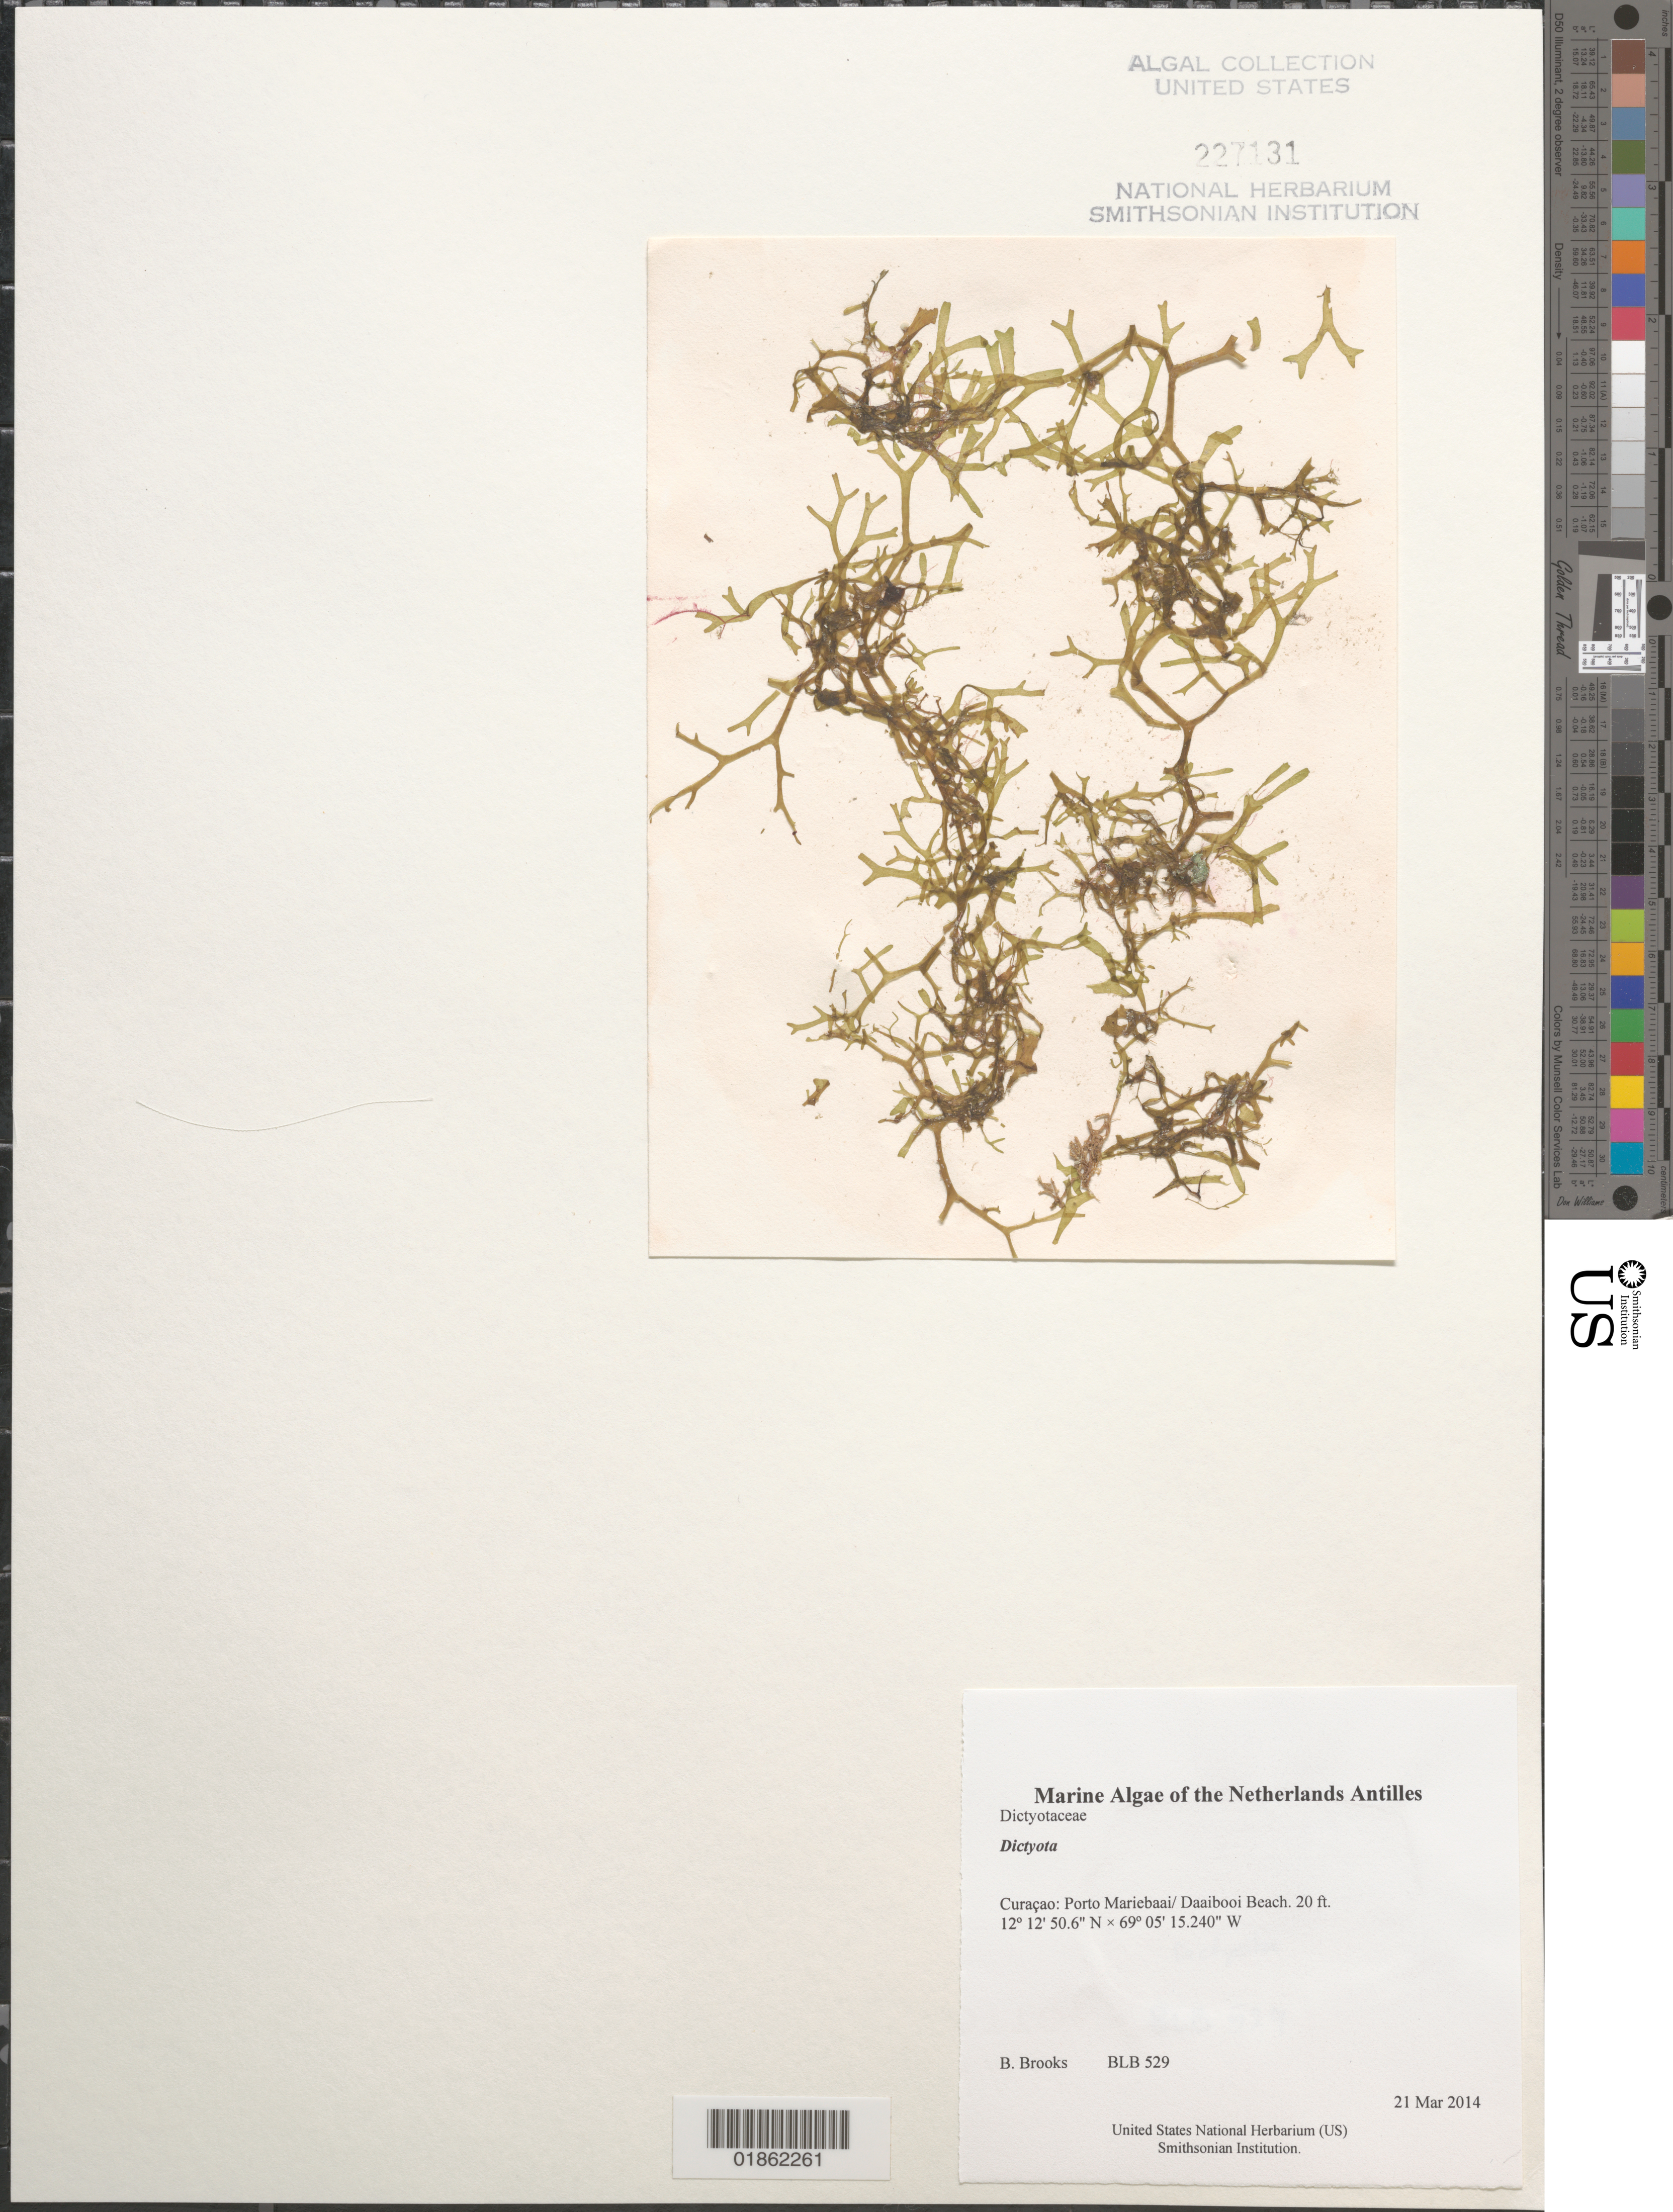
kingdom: Chromista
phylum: Ochrophyta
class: Phaeophyceae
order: Dictyotales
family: Dictyotaceae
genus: Dictyota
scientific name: Dictyota sp.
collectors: B. Brooks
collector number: BLB 529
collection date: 2014-03-21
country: Curaçao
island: Curaçao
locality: Porto Mariebaai/ Daaibooi Beach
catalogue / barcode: US 227131